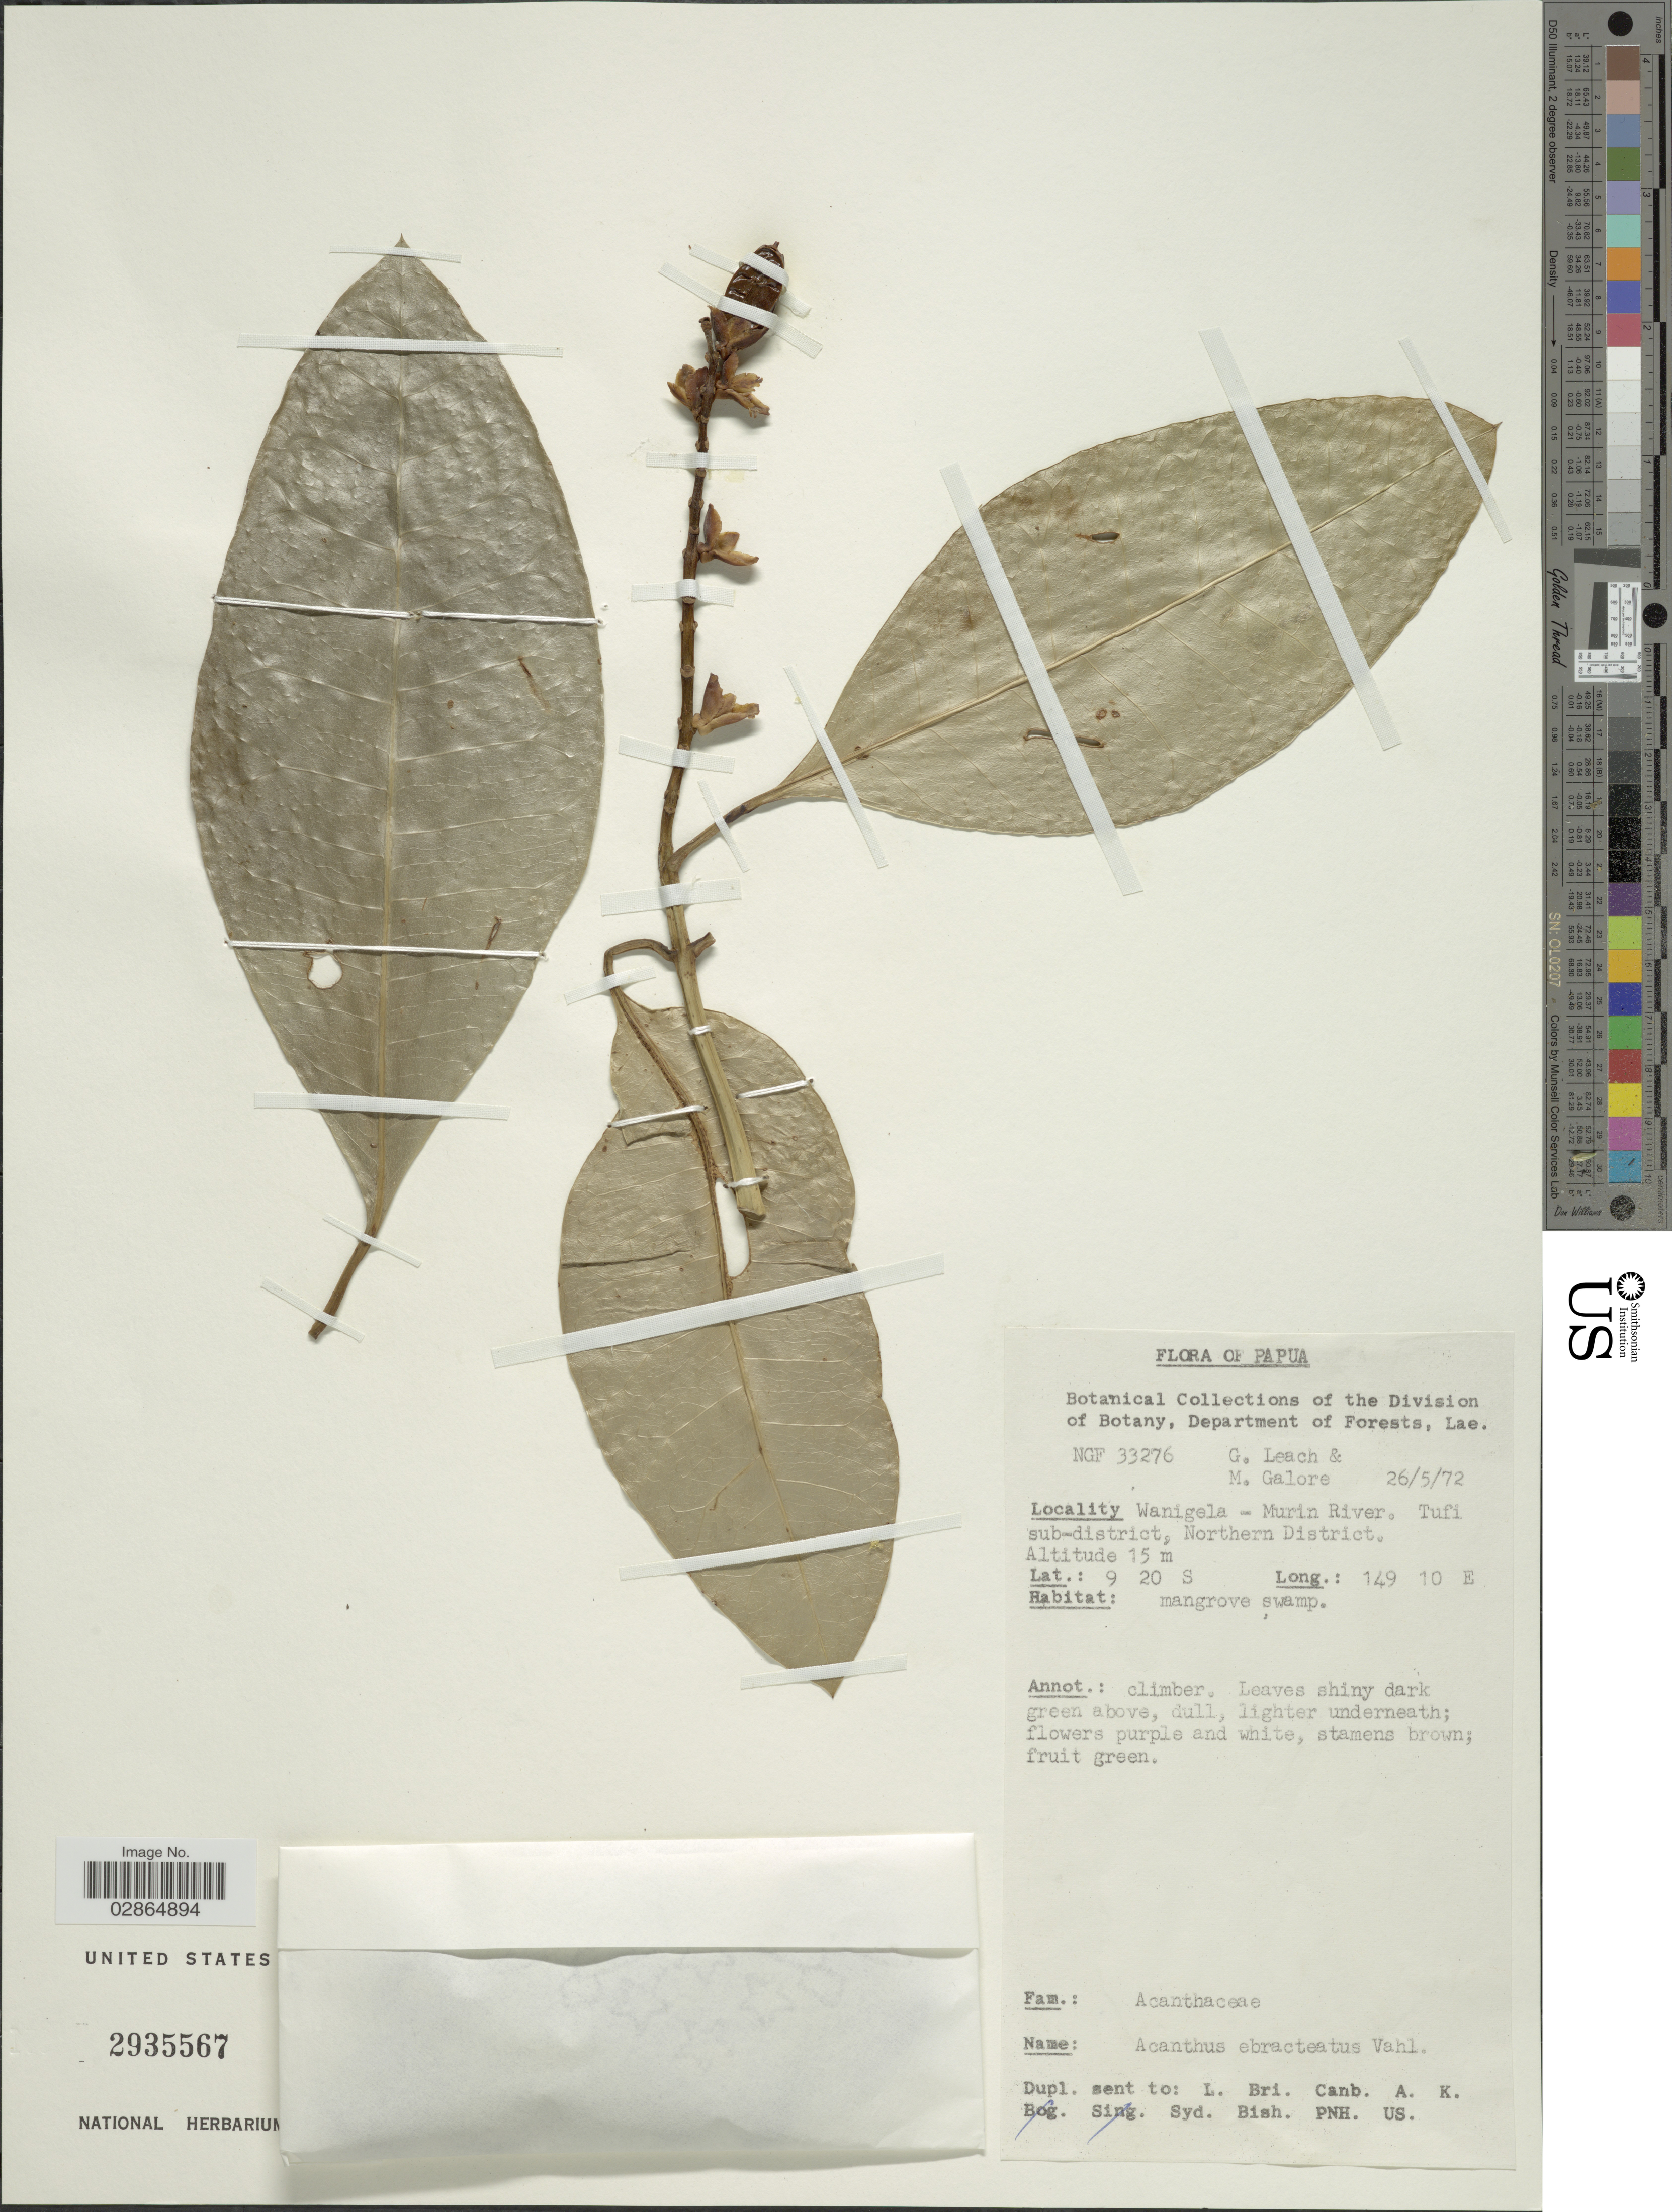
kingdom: Plantae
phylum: Tracheophyta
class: Magnoliopsida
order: Lamiales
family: Acanthaceae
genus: Acanthus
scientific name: Acanthus ebracteatus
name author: Vahl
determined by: Wagner, W. L., (BOT), Smithsonian Institution - National Museum of Natural History (UNITED STATES)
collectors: G. Leach & M. Galore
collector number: NGF 33276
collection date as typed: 26/5/72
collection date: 1972-05-26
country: Papua New Guinea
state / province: Northern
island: New Guinea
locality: Wanigela - Murin River, Tufi sub-district, Northern District, Papua.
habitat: Mangrove swamp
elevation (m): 15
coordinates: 9 20, 149 10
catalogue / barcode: US 2935567